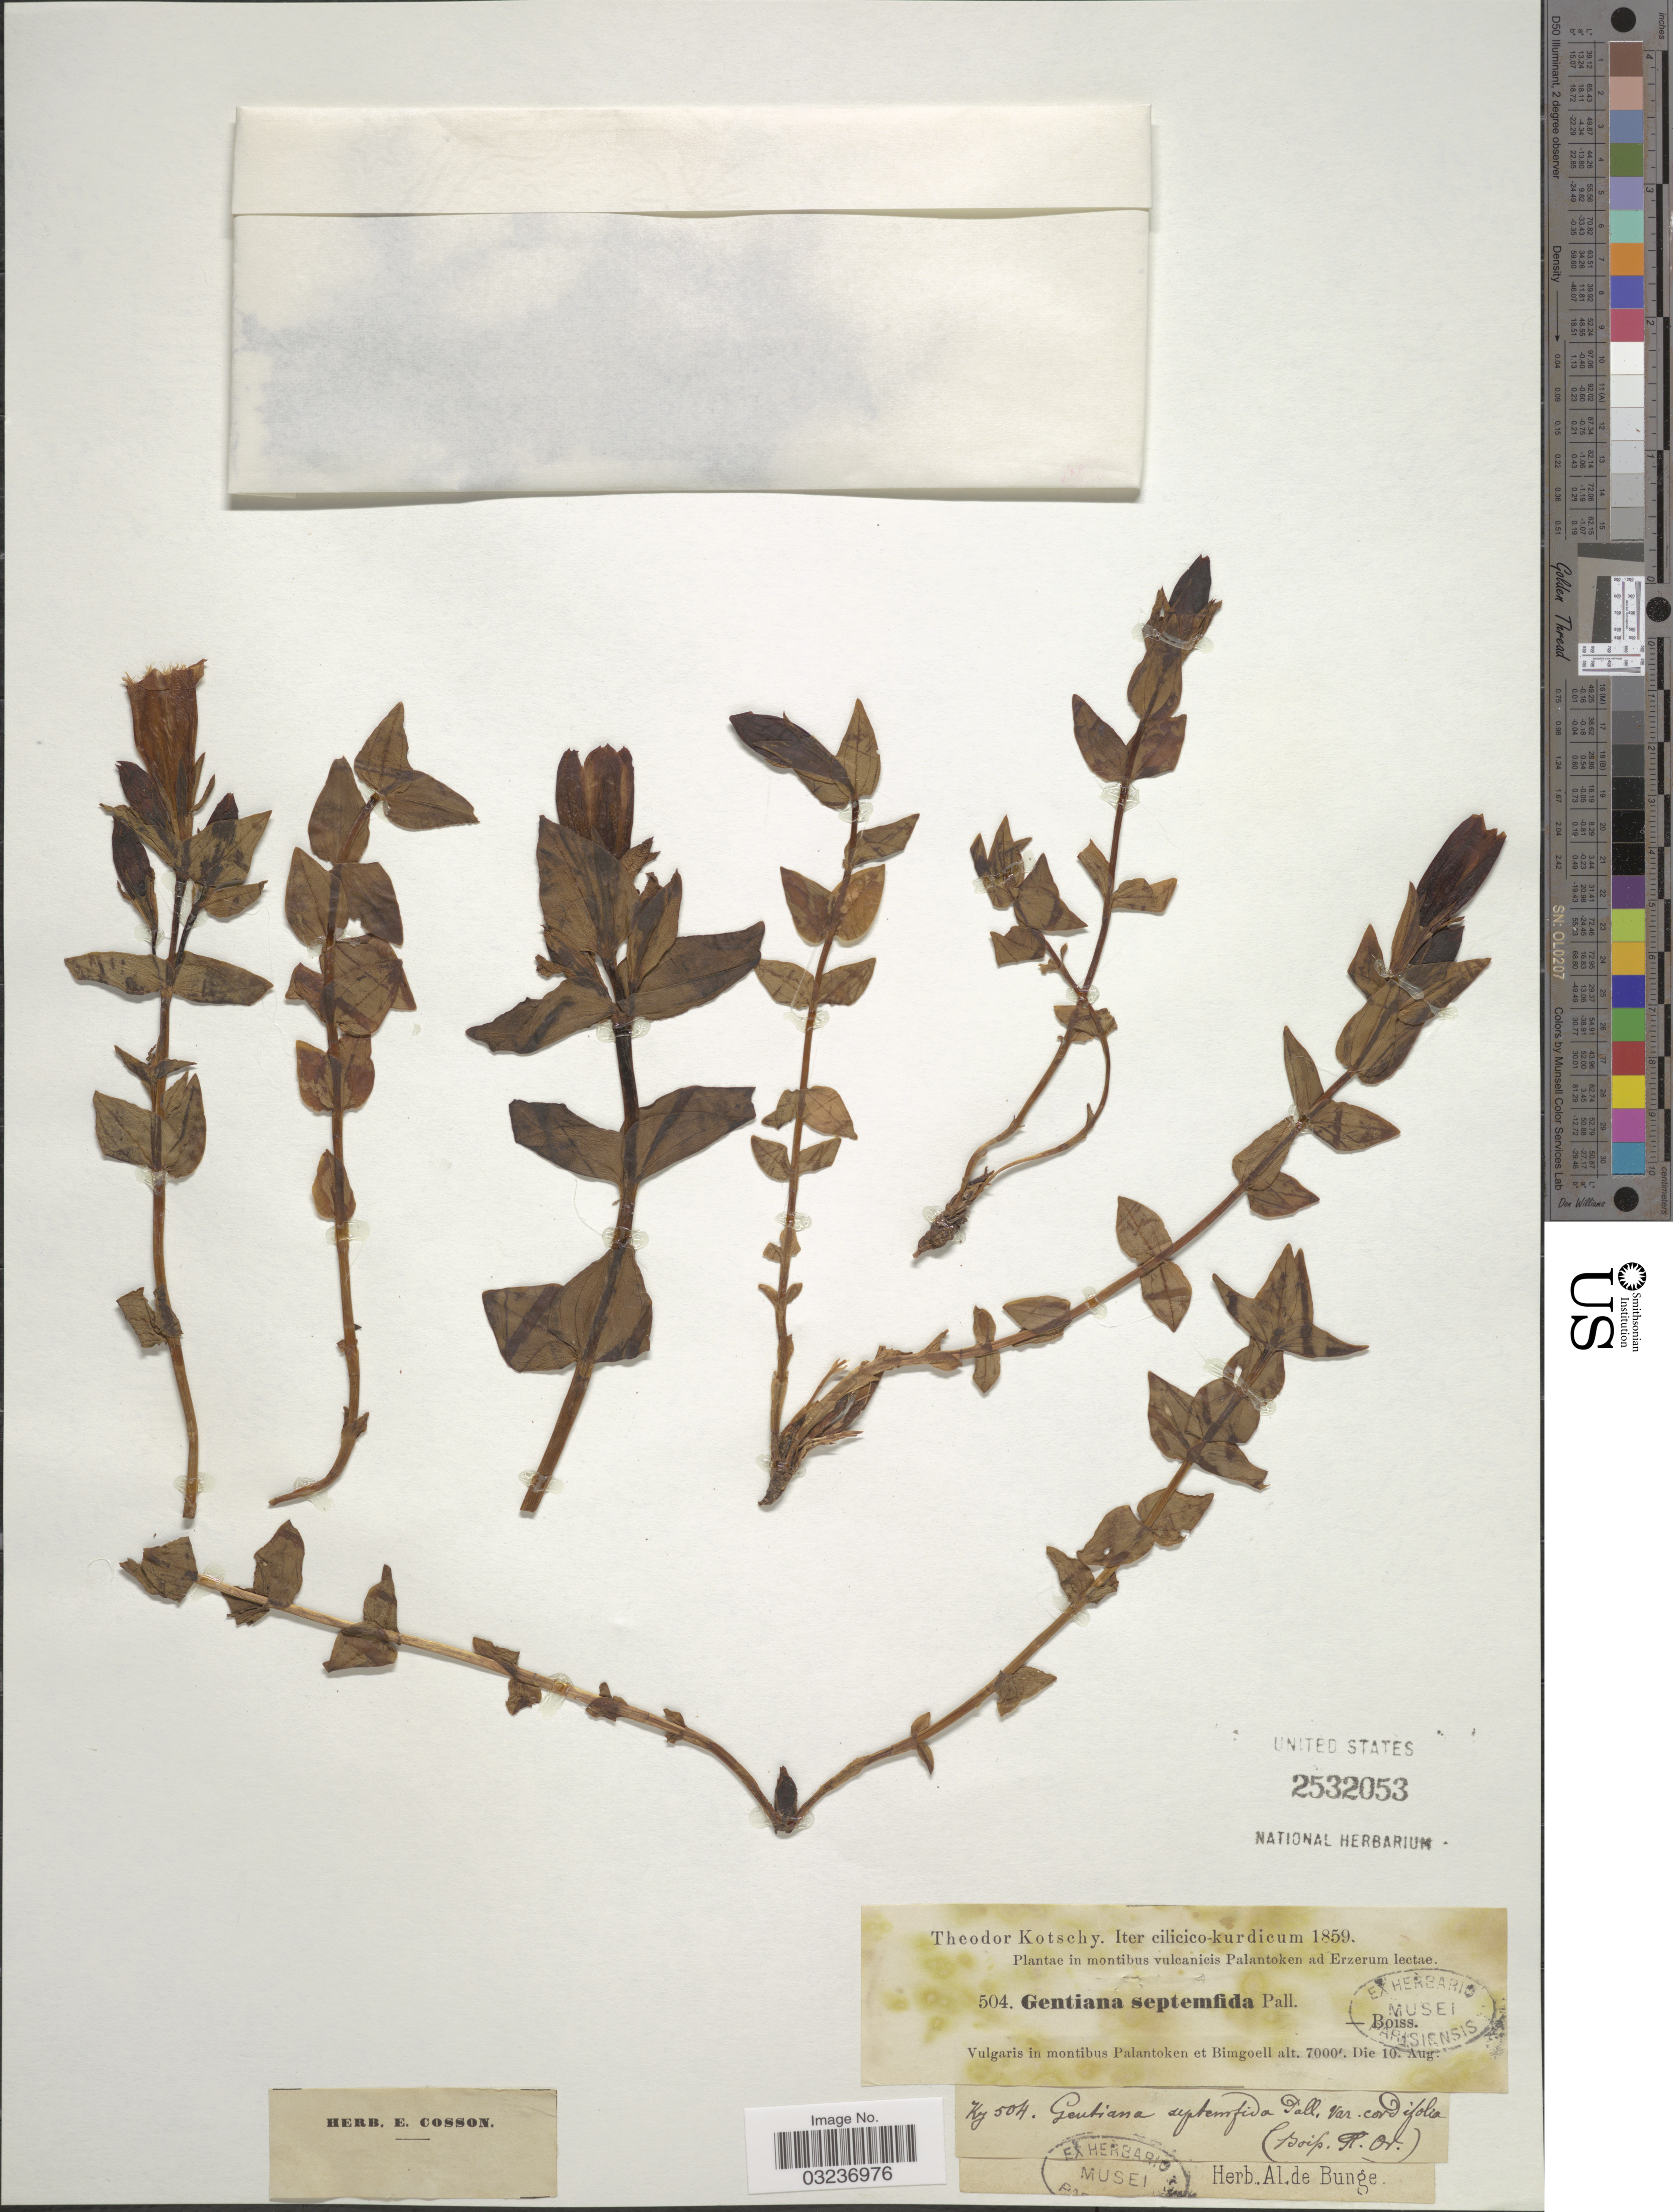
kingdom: Plantae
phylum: Tracheophyta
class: Magnoliopsida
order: Gentianales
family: Gentianaceae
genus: Gentiana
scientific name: Gentiana septemfida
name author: Pall.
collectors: K. G. Kotschy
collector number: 504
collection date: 1859-08-10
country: Turkey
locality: Iter Cilicico-kurdicum, in montibus vulcanicis Palantoken ad Erzerum lectae, Vulgaris in montibus Palantoken et Bimgoell.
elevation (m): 2134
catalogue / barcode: US 2532053